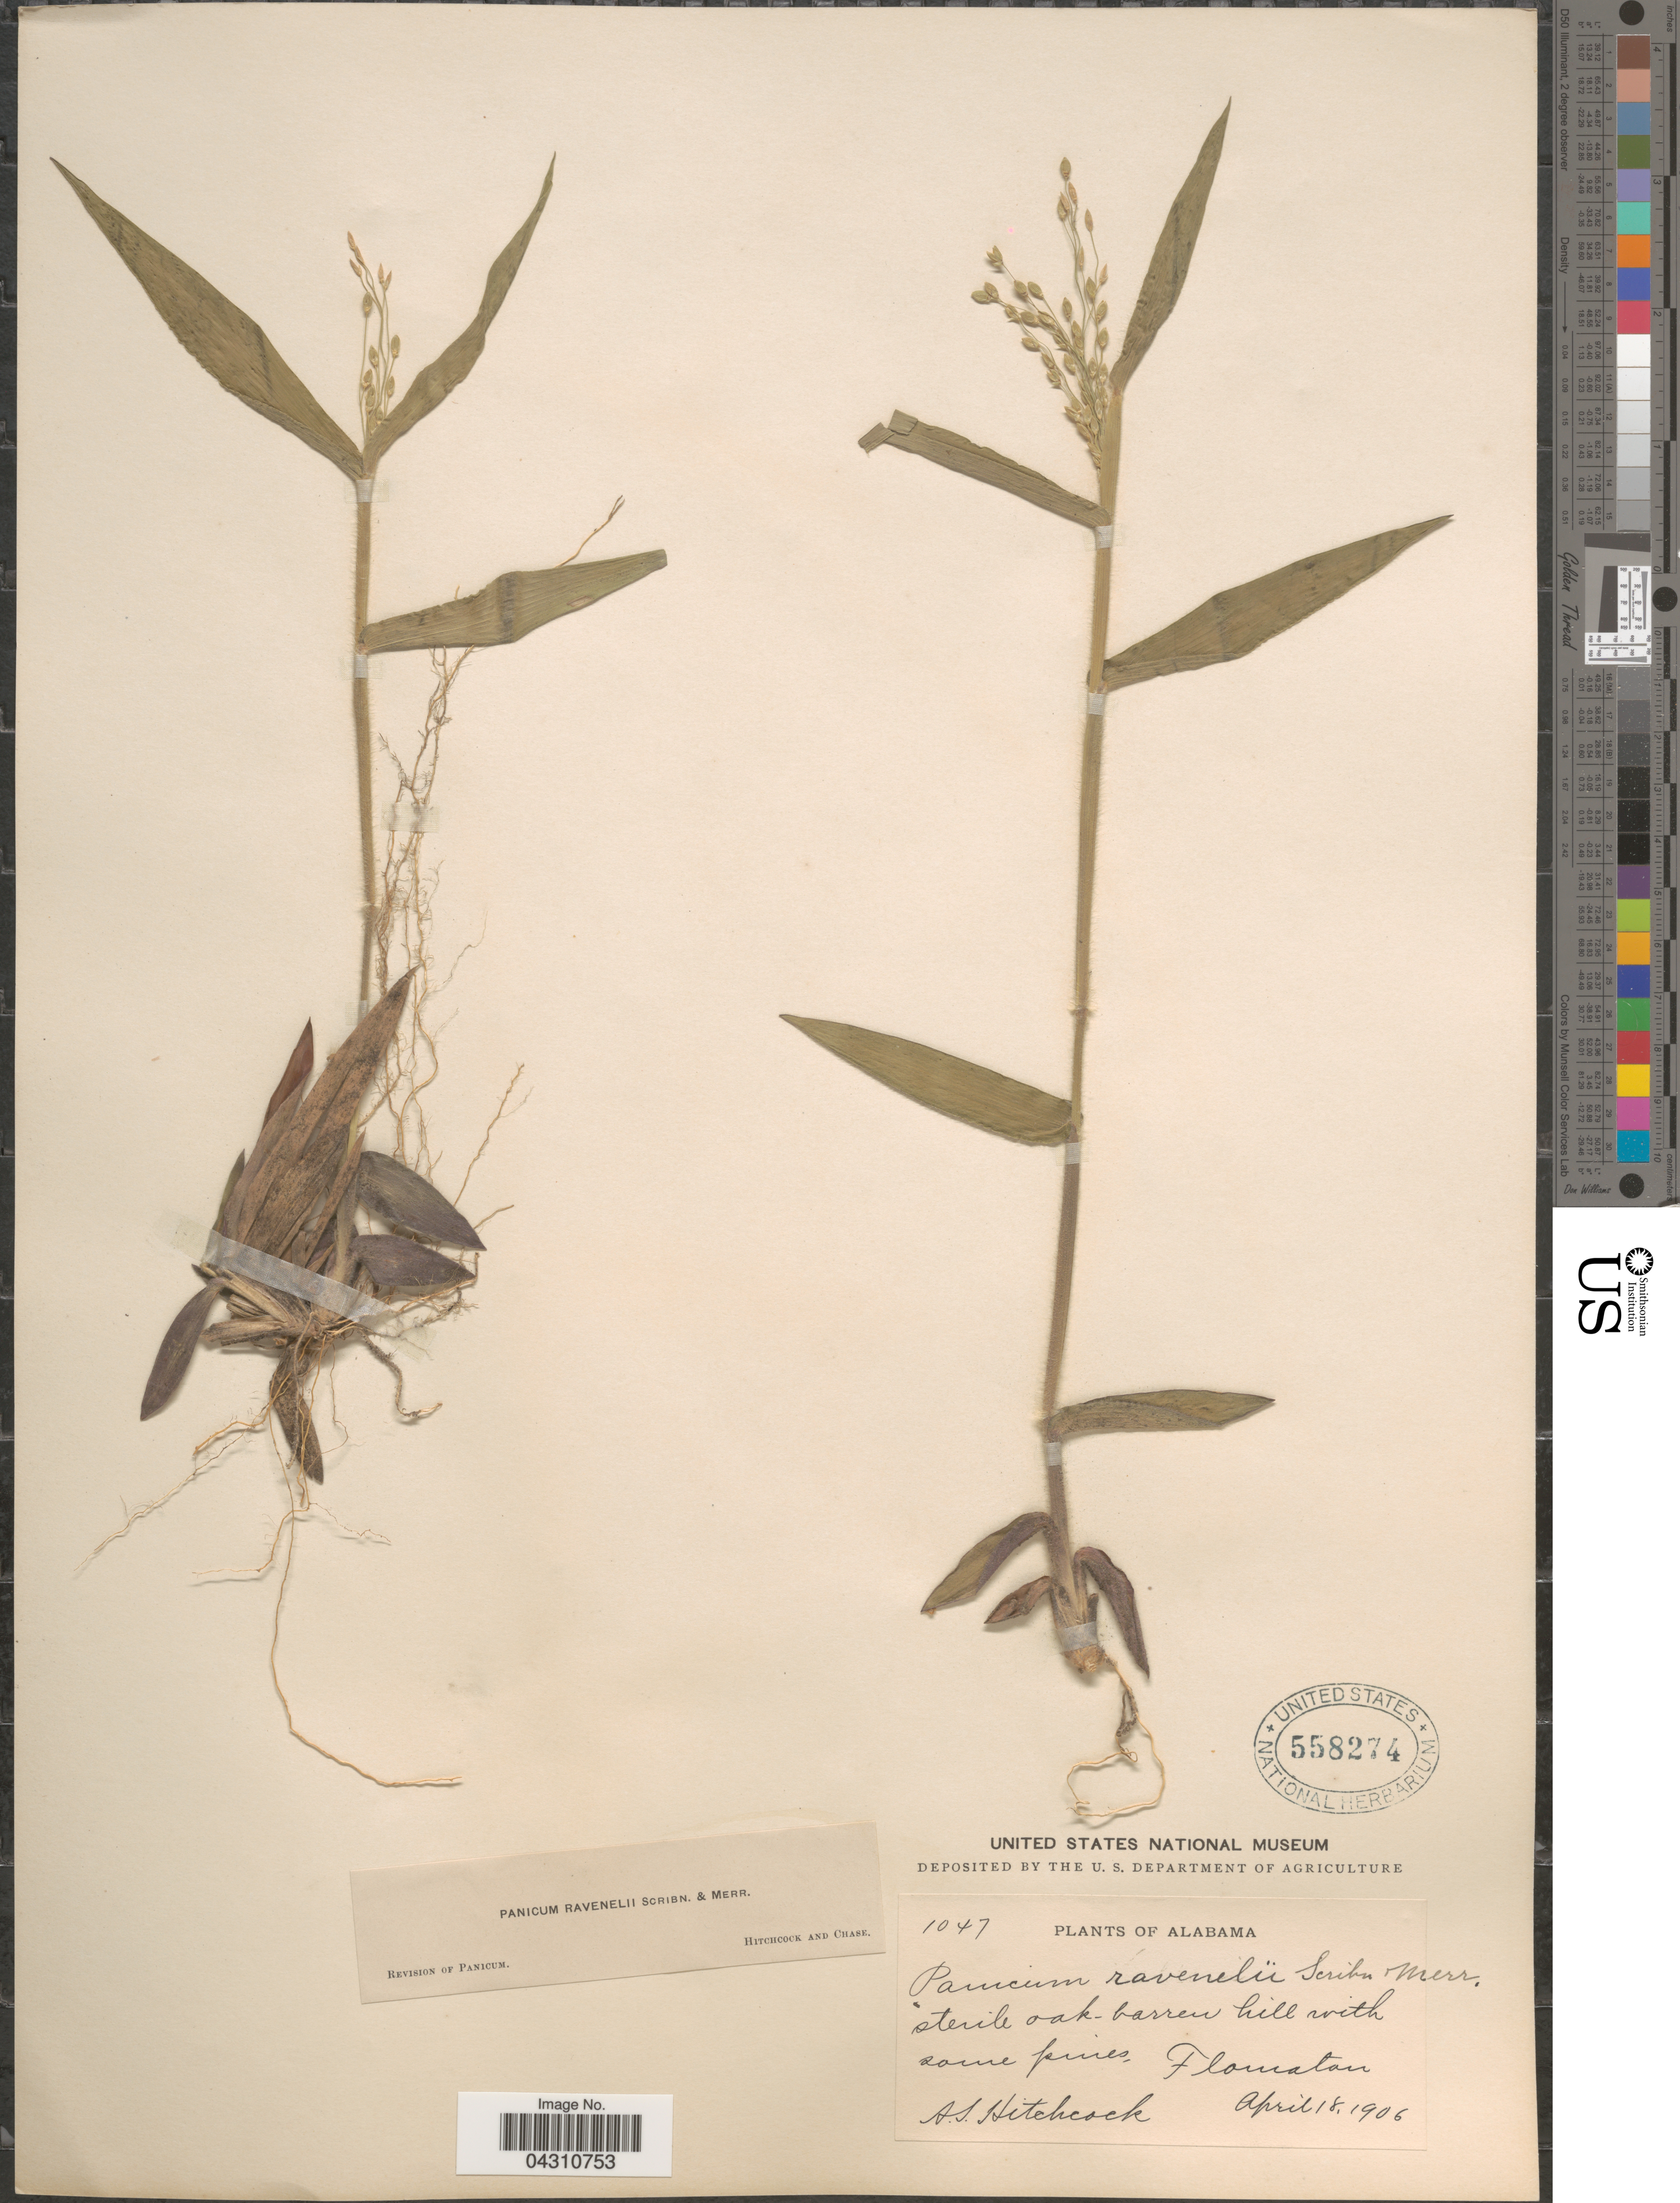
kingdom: Plantae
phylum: Tracheophyta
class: Liliopsida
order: Poales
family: Poaceae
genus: Dichanthelium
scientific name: Dichanthelium ravenelii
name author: (Scribn. & Merr.) Gould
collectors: A. S. Hitchcock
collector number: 1047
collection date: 1906-04-18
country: United States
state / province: Alabama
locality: Sterile oak-barren hill with some pines, Flomaton.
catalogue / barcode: US 558274